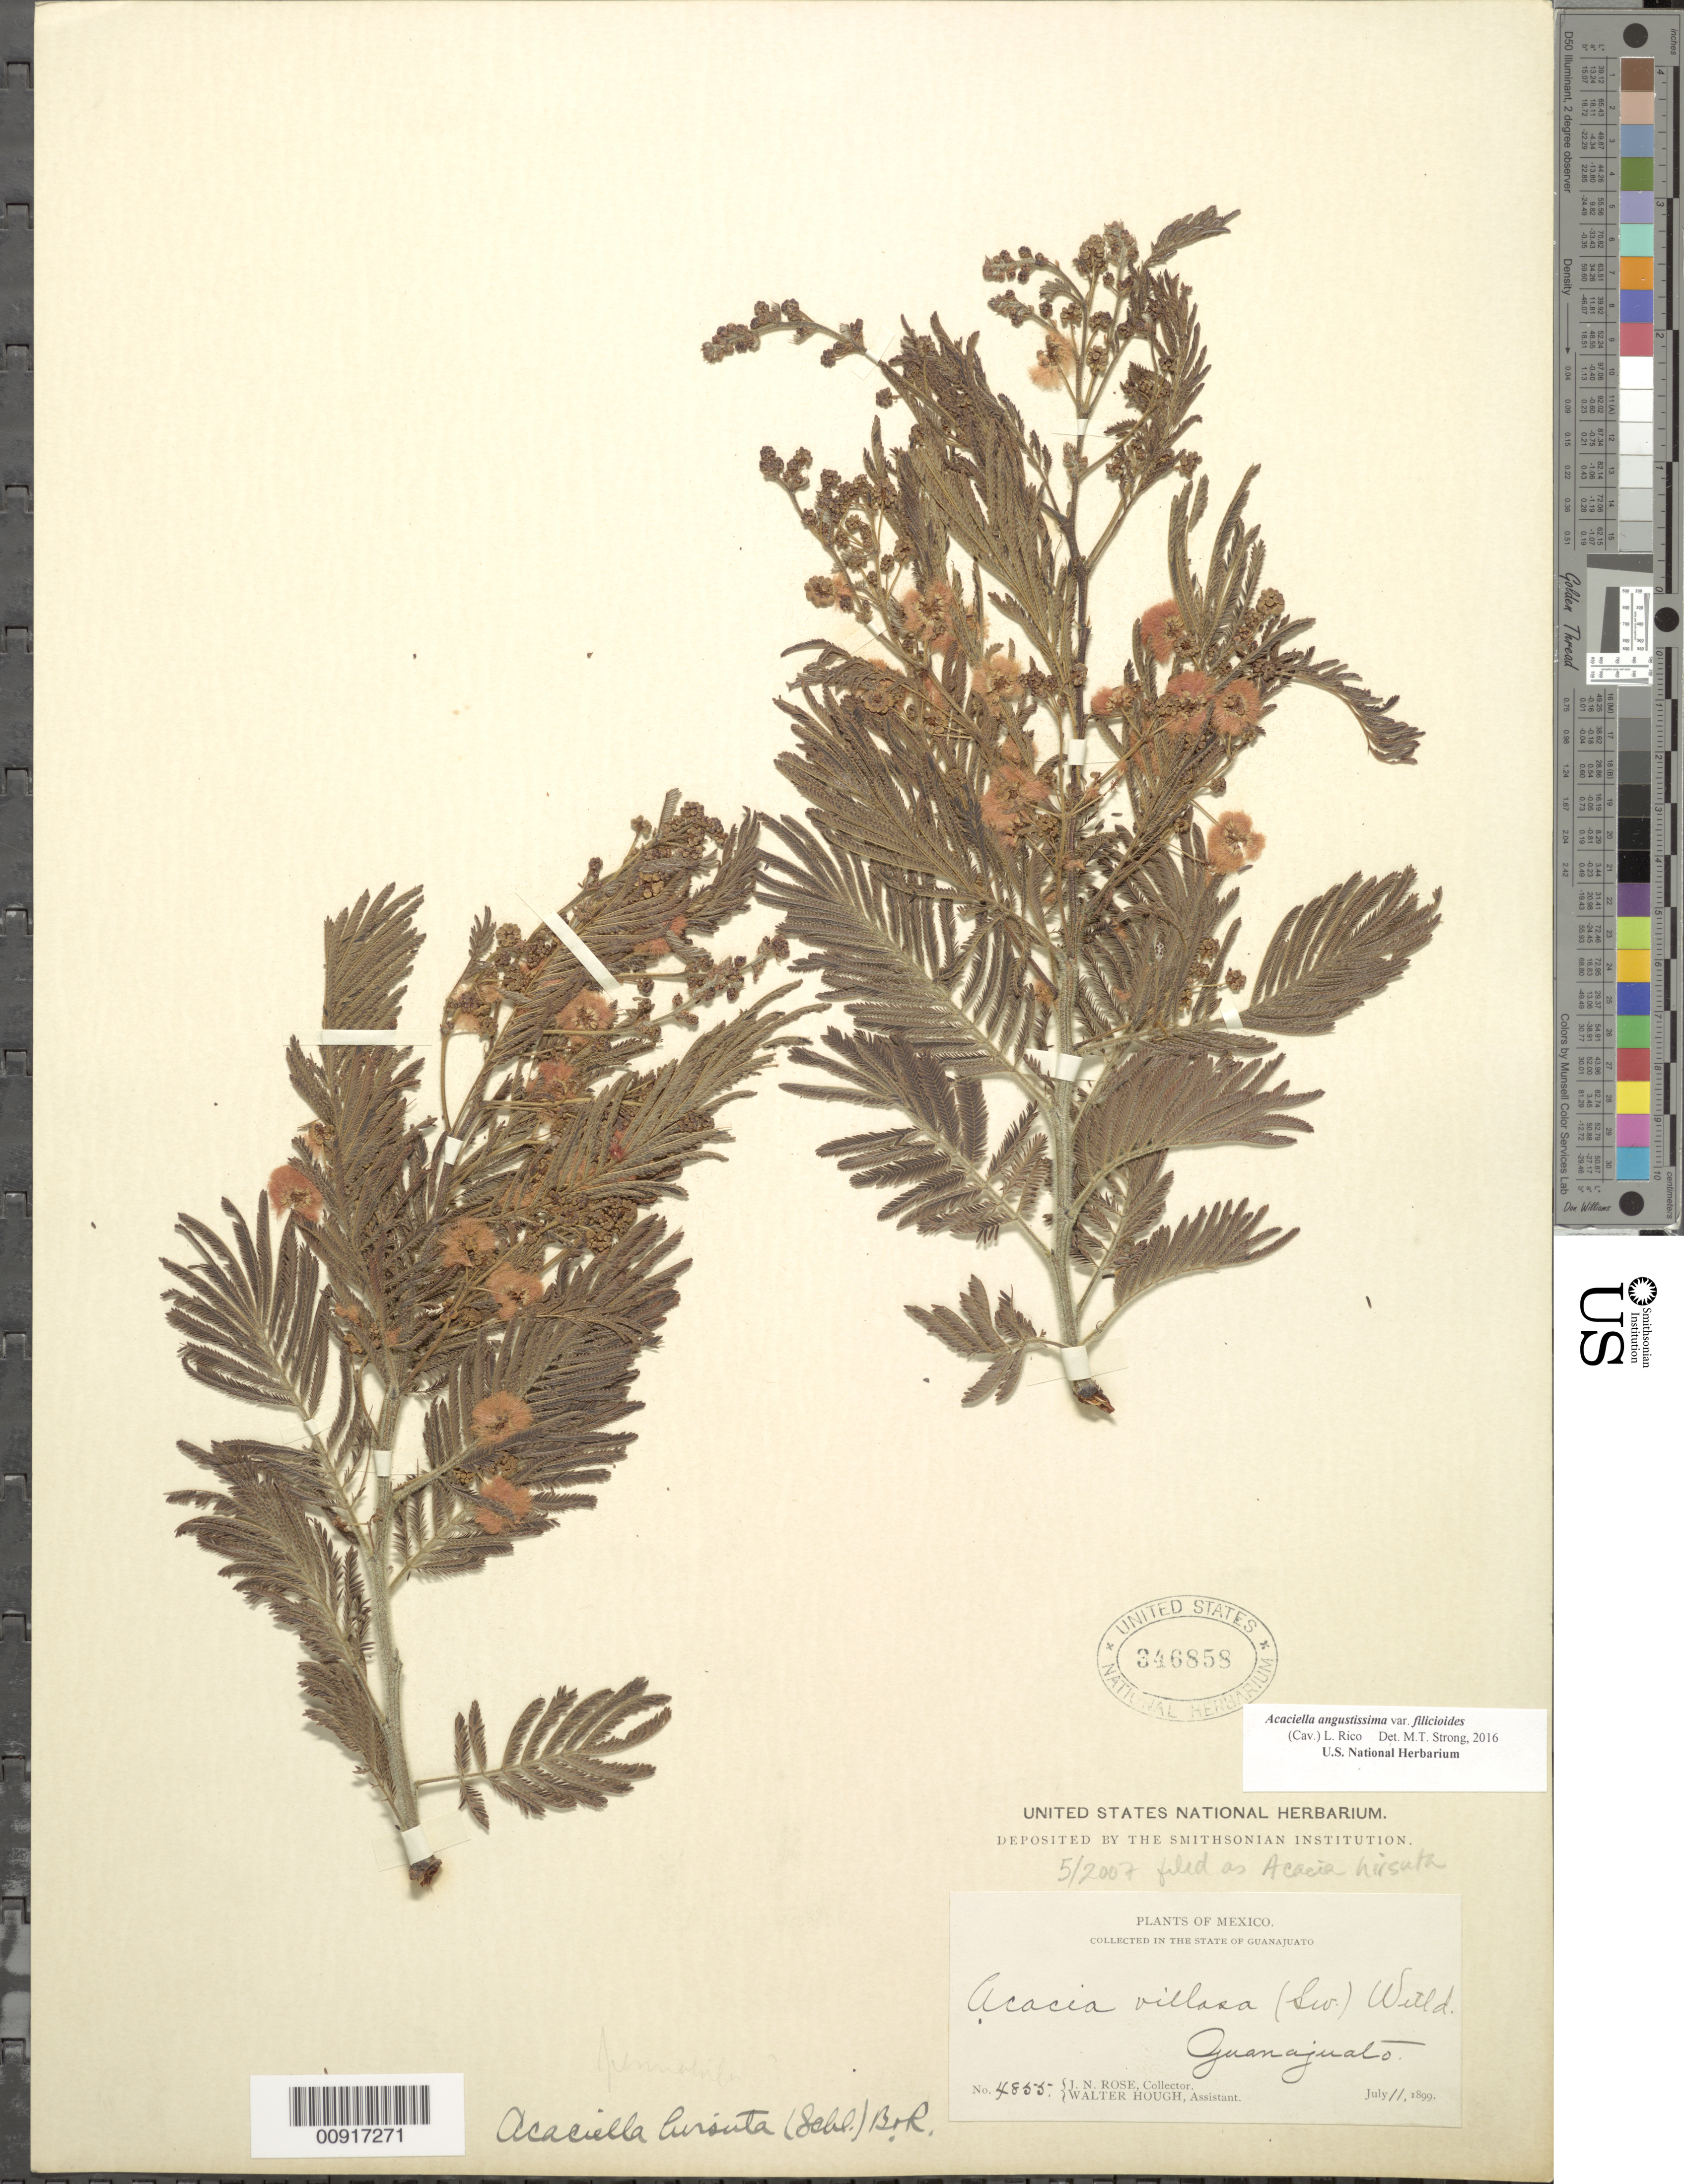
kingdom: Plantae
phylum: Tracheophyta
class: Magnoliopsida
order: Fabales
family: Fabaceae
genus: Acaciella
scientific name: Acaciella angustissima var. filicioides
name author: (Cav.) L. Rico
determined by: Strong, M. T., (US), Smithsonian Institution - National Museum of Natural History (UNITED STATES)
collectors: J. N. Rose & W. Hough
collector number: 4855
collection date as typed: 11 Jul 1899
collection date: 1899-07-11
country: Mexico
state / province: Guanajuato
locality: Guanajuato, State of Guanajuato.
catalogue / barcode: US 346858